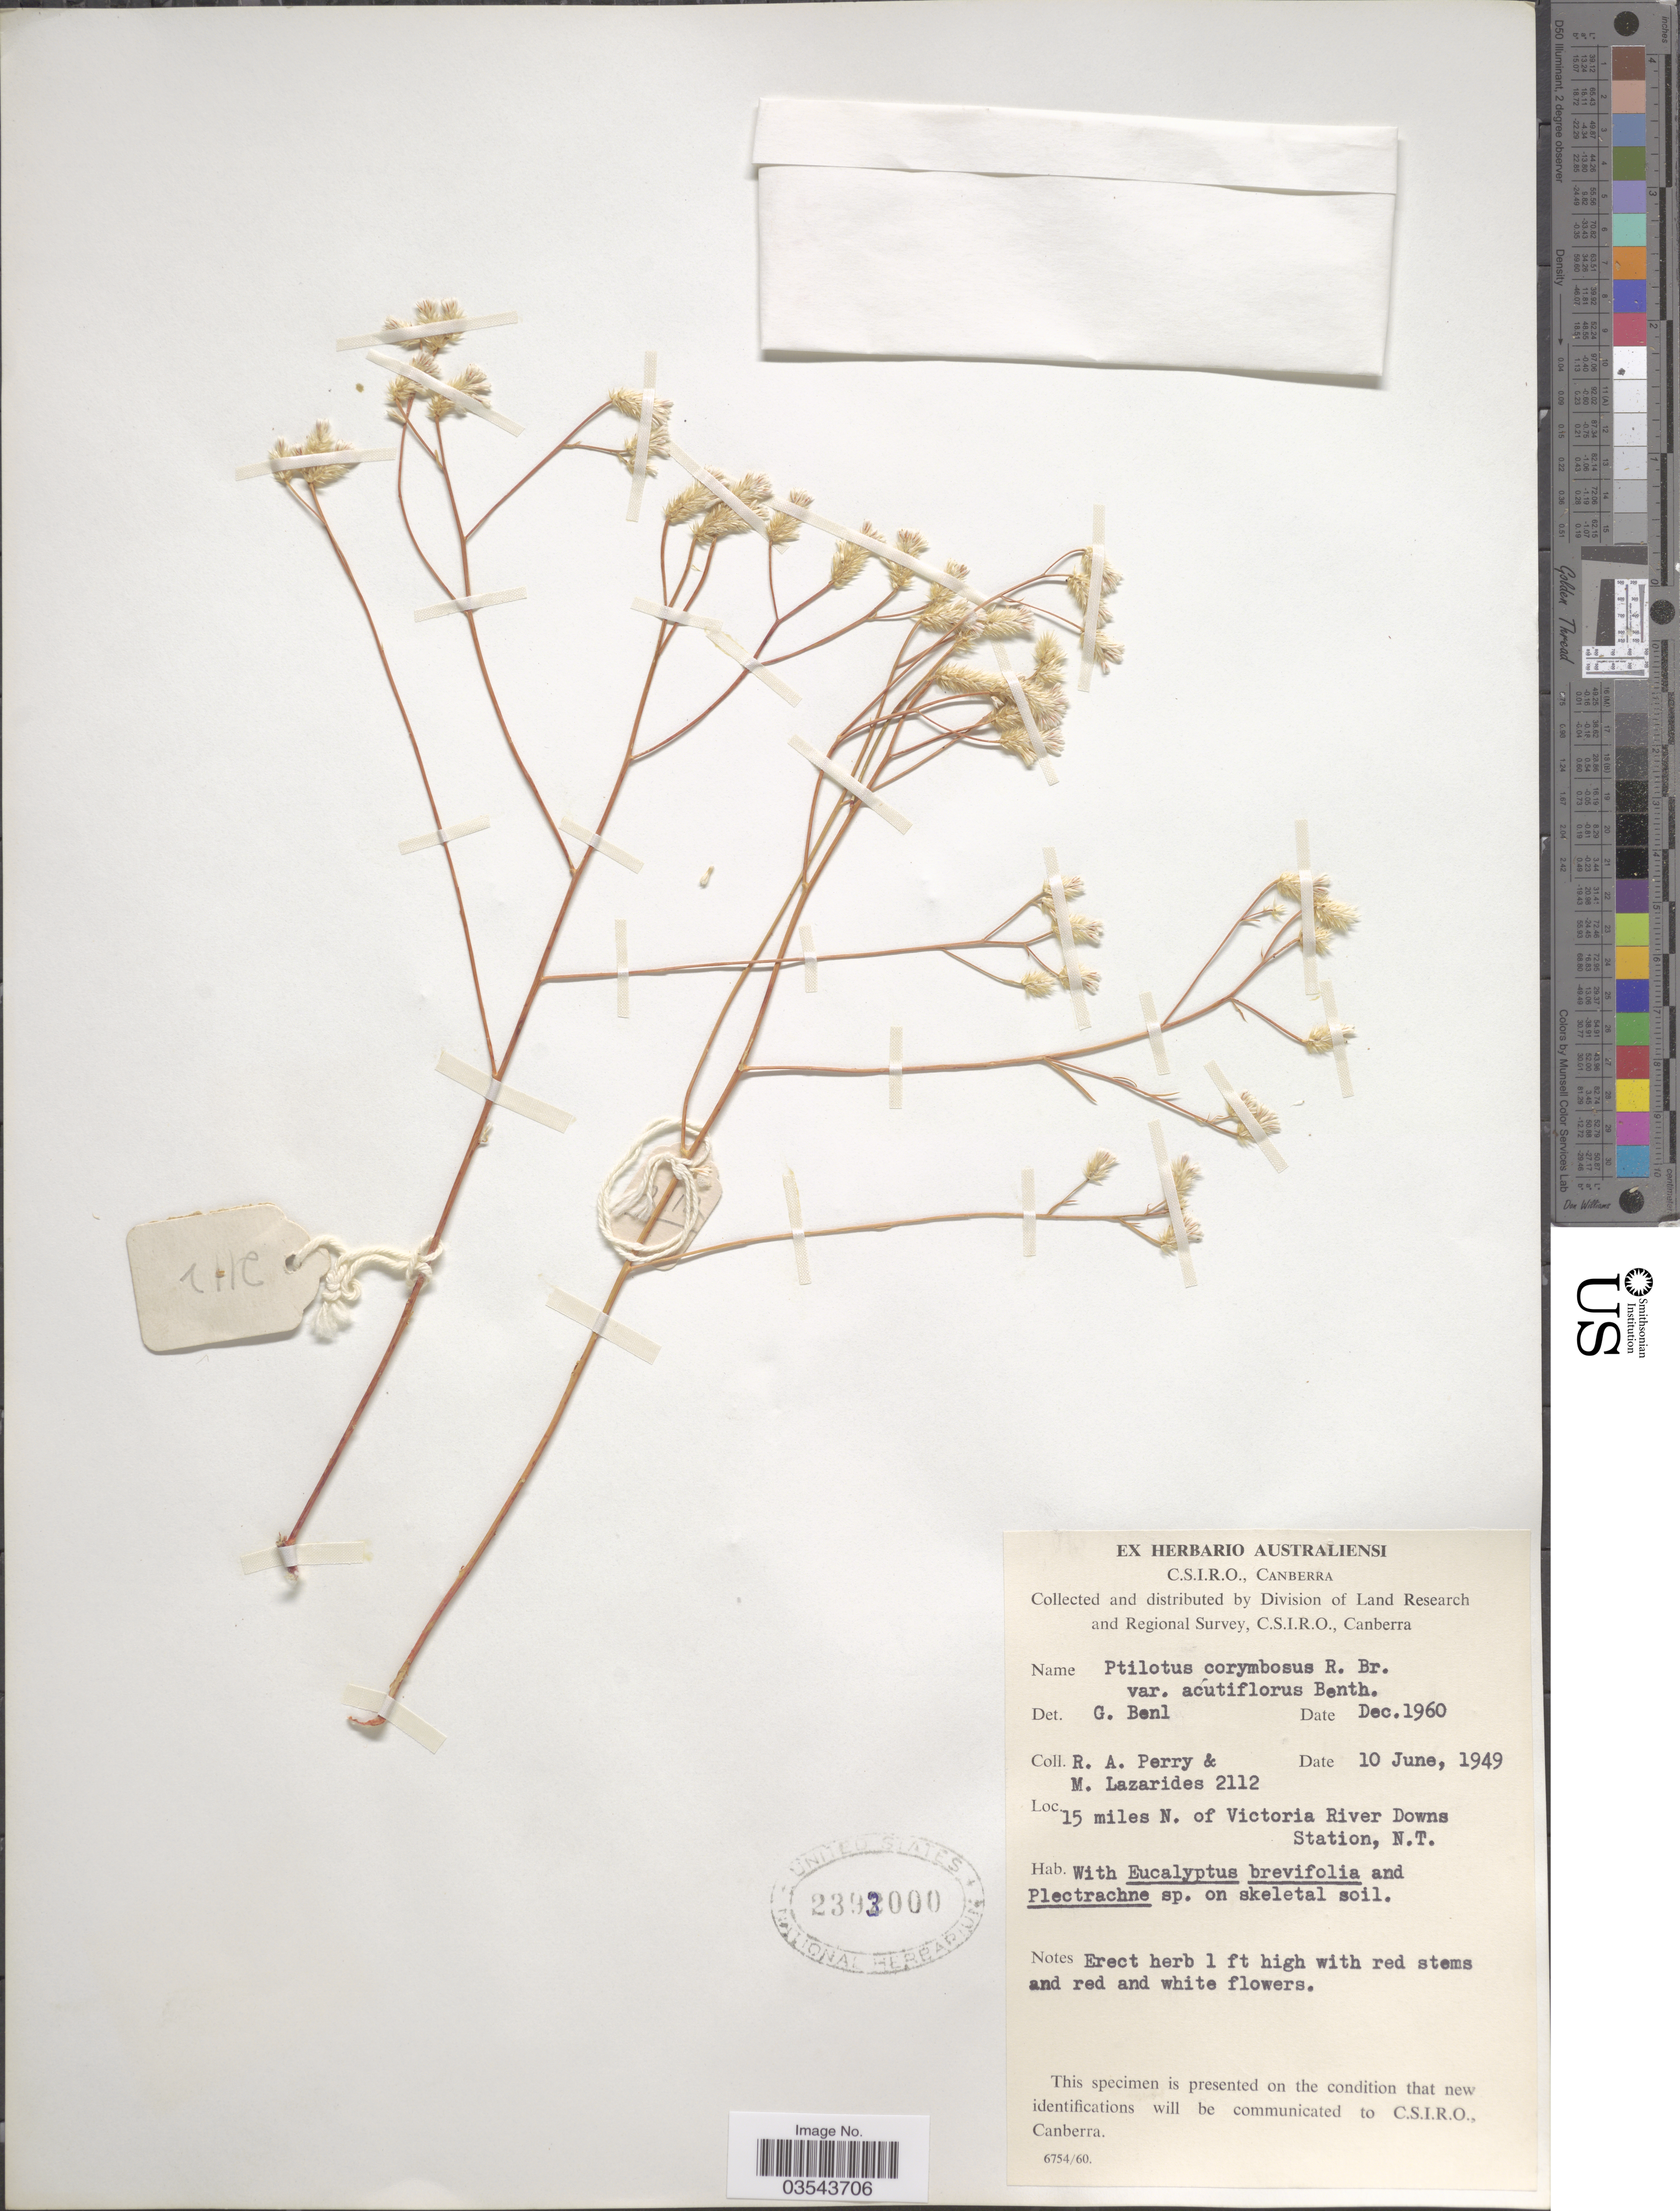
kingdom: Plantae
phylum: Tracheophyta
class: Magnoliopsida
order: Caryophyllales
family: Amaranthaceae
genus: Ptilotus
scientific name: Ptilotus corymbosus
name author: R. Br.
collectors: Perry, R. A. & M. Lazarides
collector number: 2112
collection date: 1949-06-10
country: Australia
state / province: Northern Territory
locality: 15 miles N. of Victoria River Downs Station, N.T.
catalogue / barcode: US 2393000